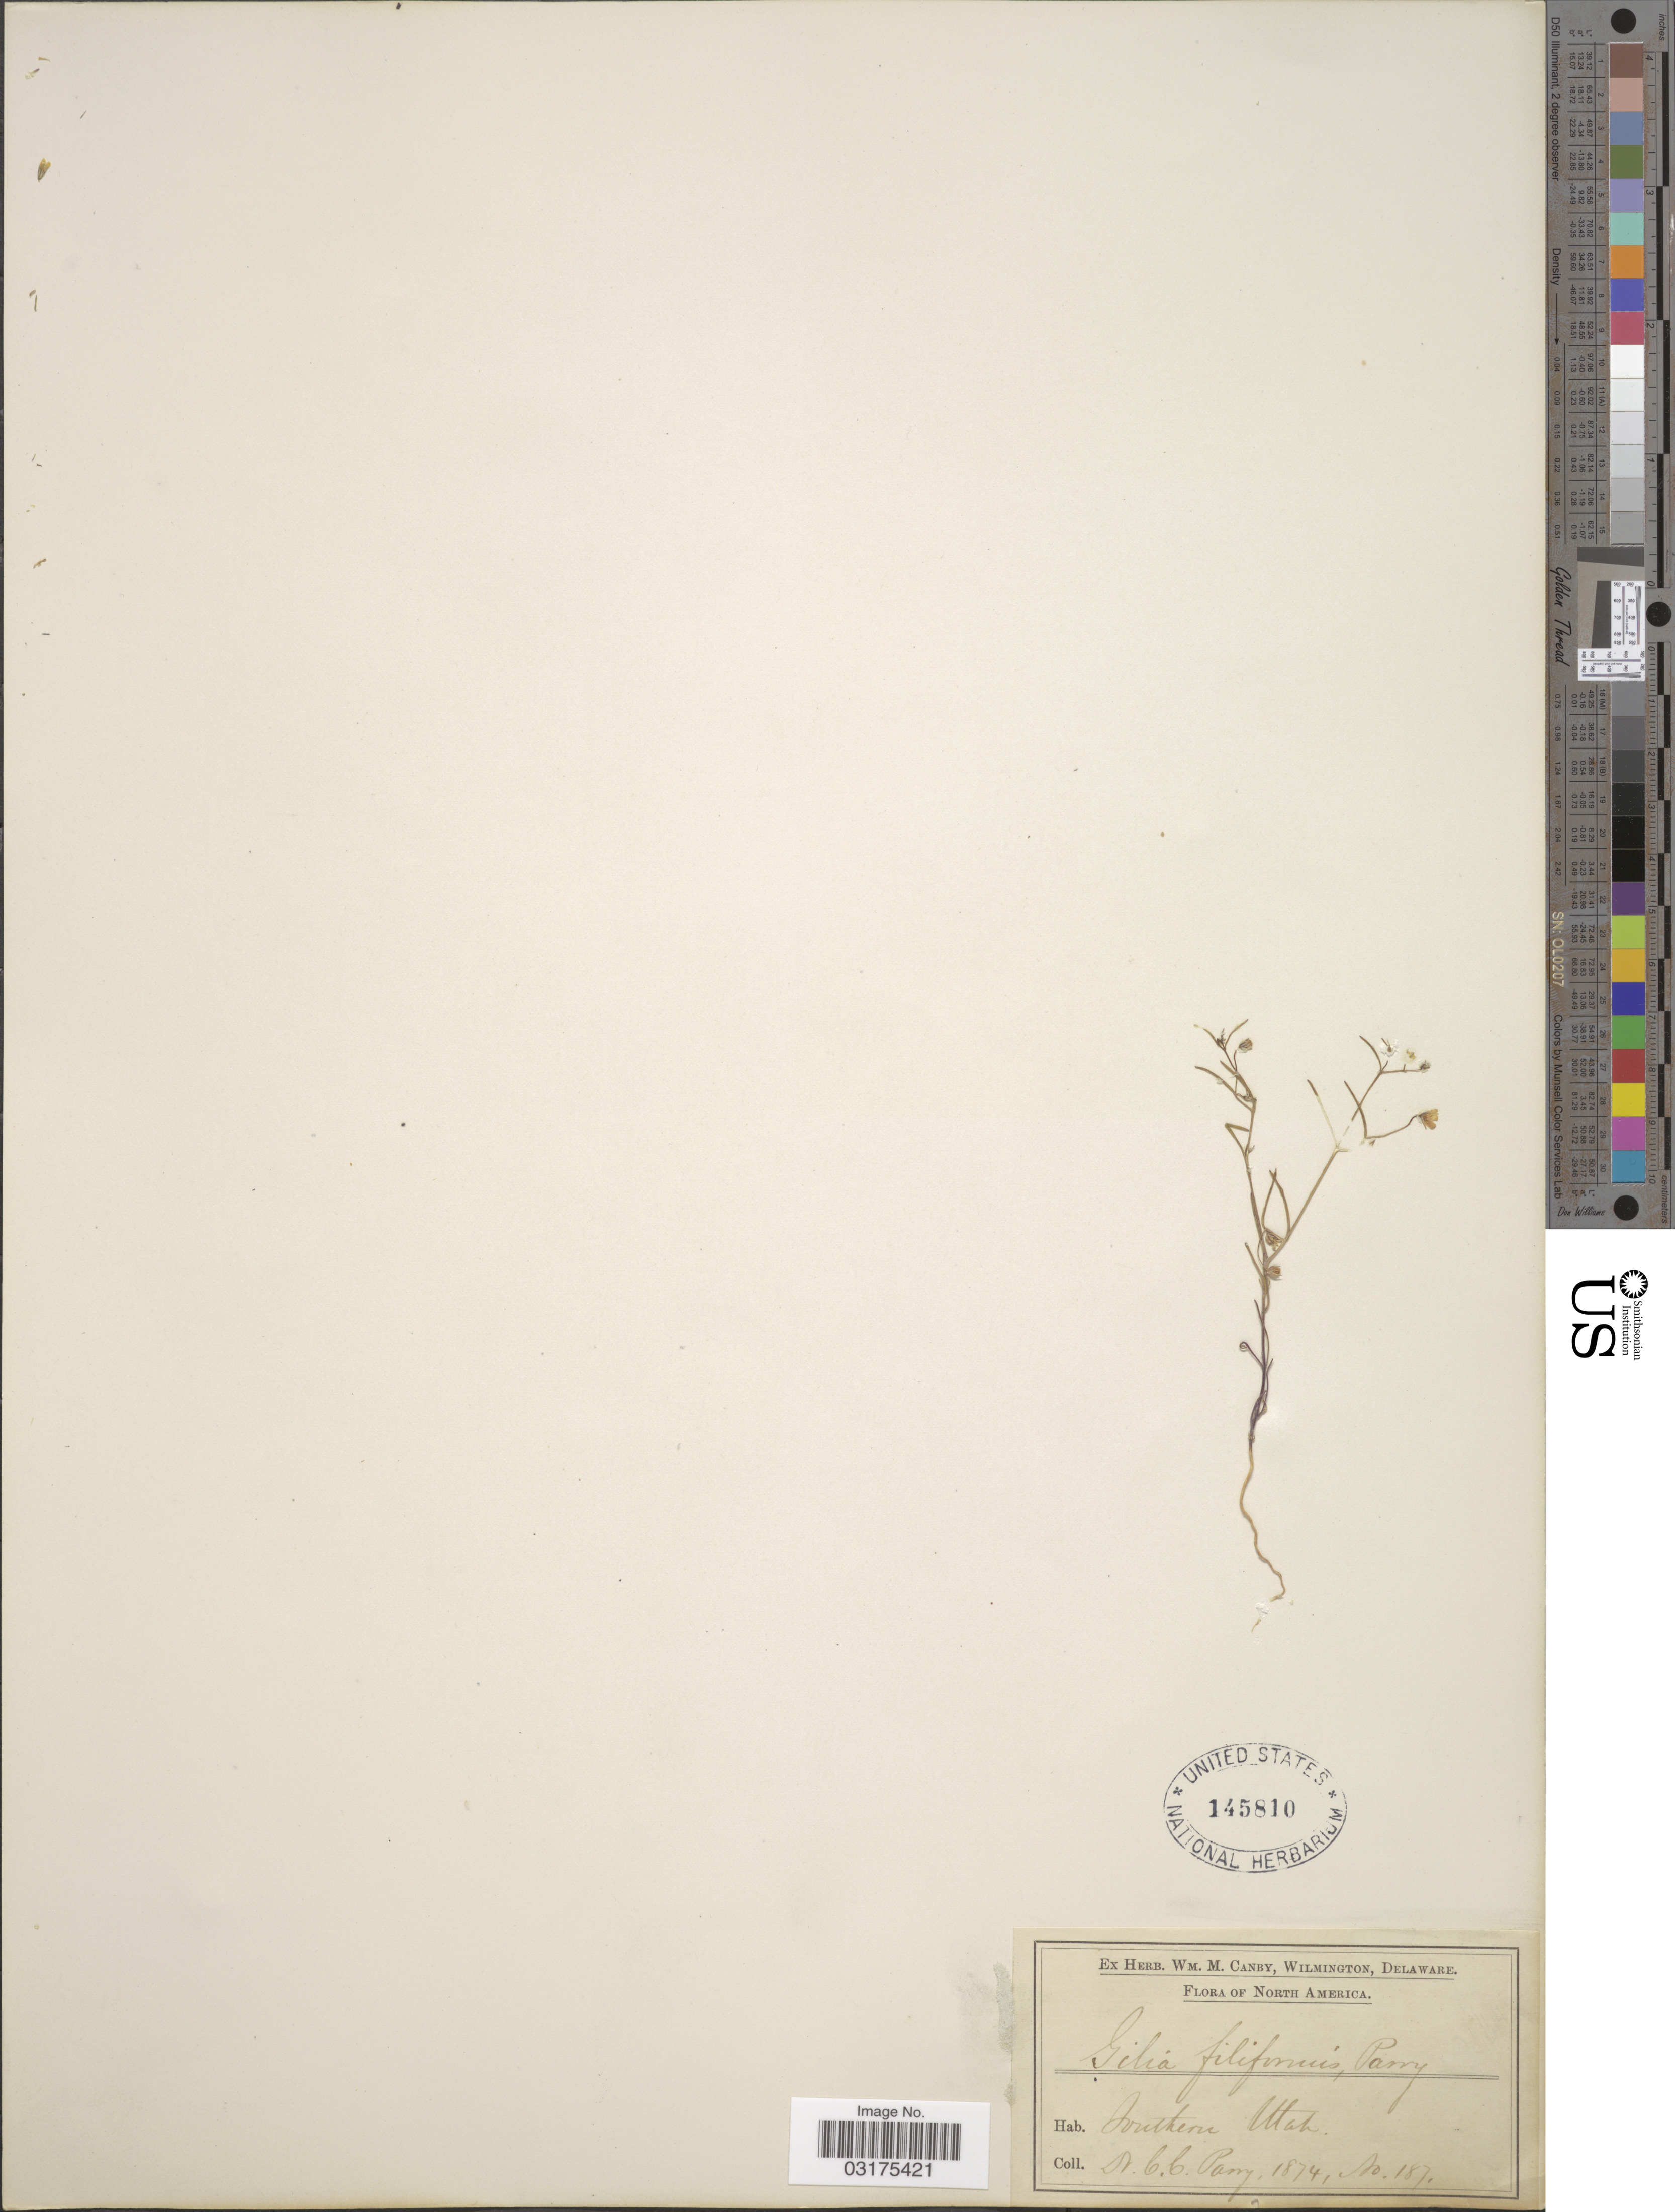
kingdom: Plantae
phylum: Tracheophyta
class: Magnoliopsida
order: Ericales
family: Polemoniaceae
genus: Linanthus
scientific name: Linanthus filiformis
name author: (Parry ex A. Gray) J.M. Porter & L.A. Johnson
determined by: Strong, Mark T., (BOT), Smithsonian Institution - National Museum of Natural History (UNITED STATES)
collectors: C. C. Parry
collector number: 187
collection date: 1874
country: United States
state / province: Utah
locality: Southern Utah.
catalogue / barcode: US 145810